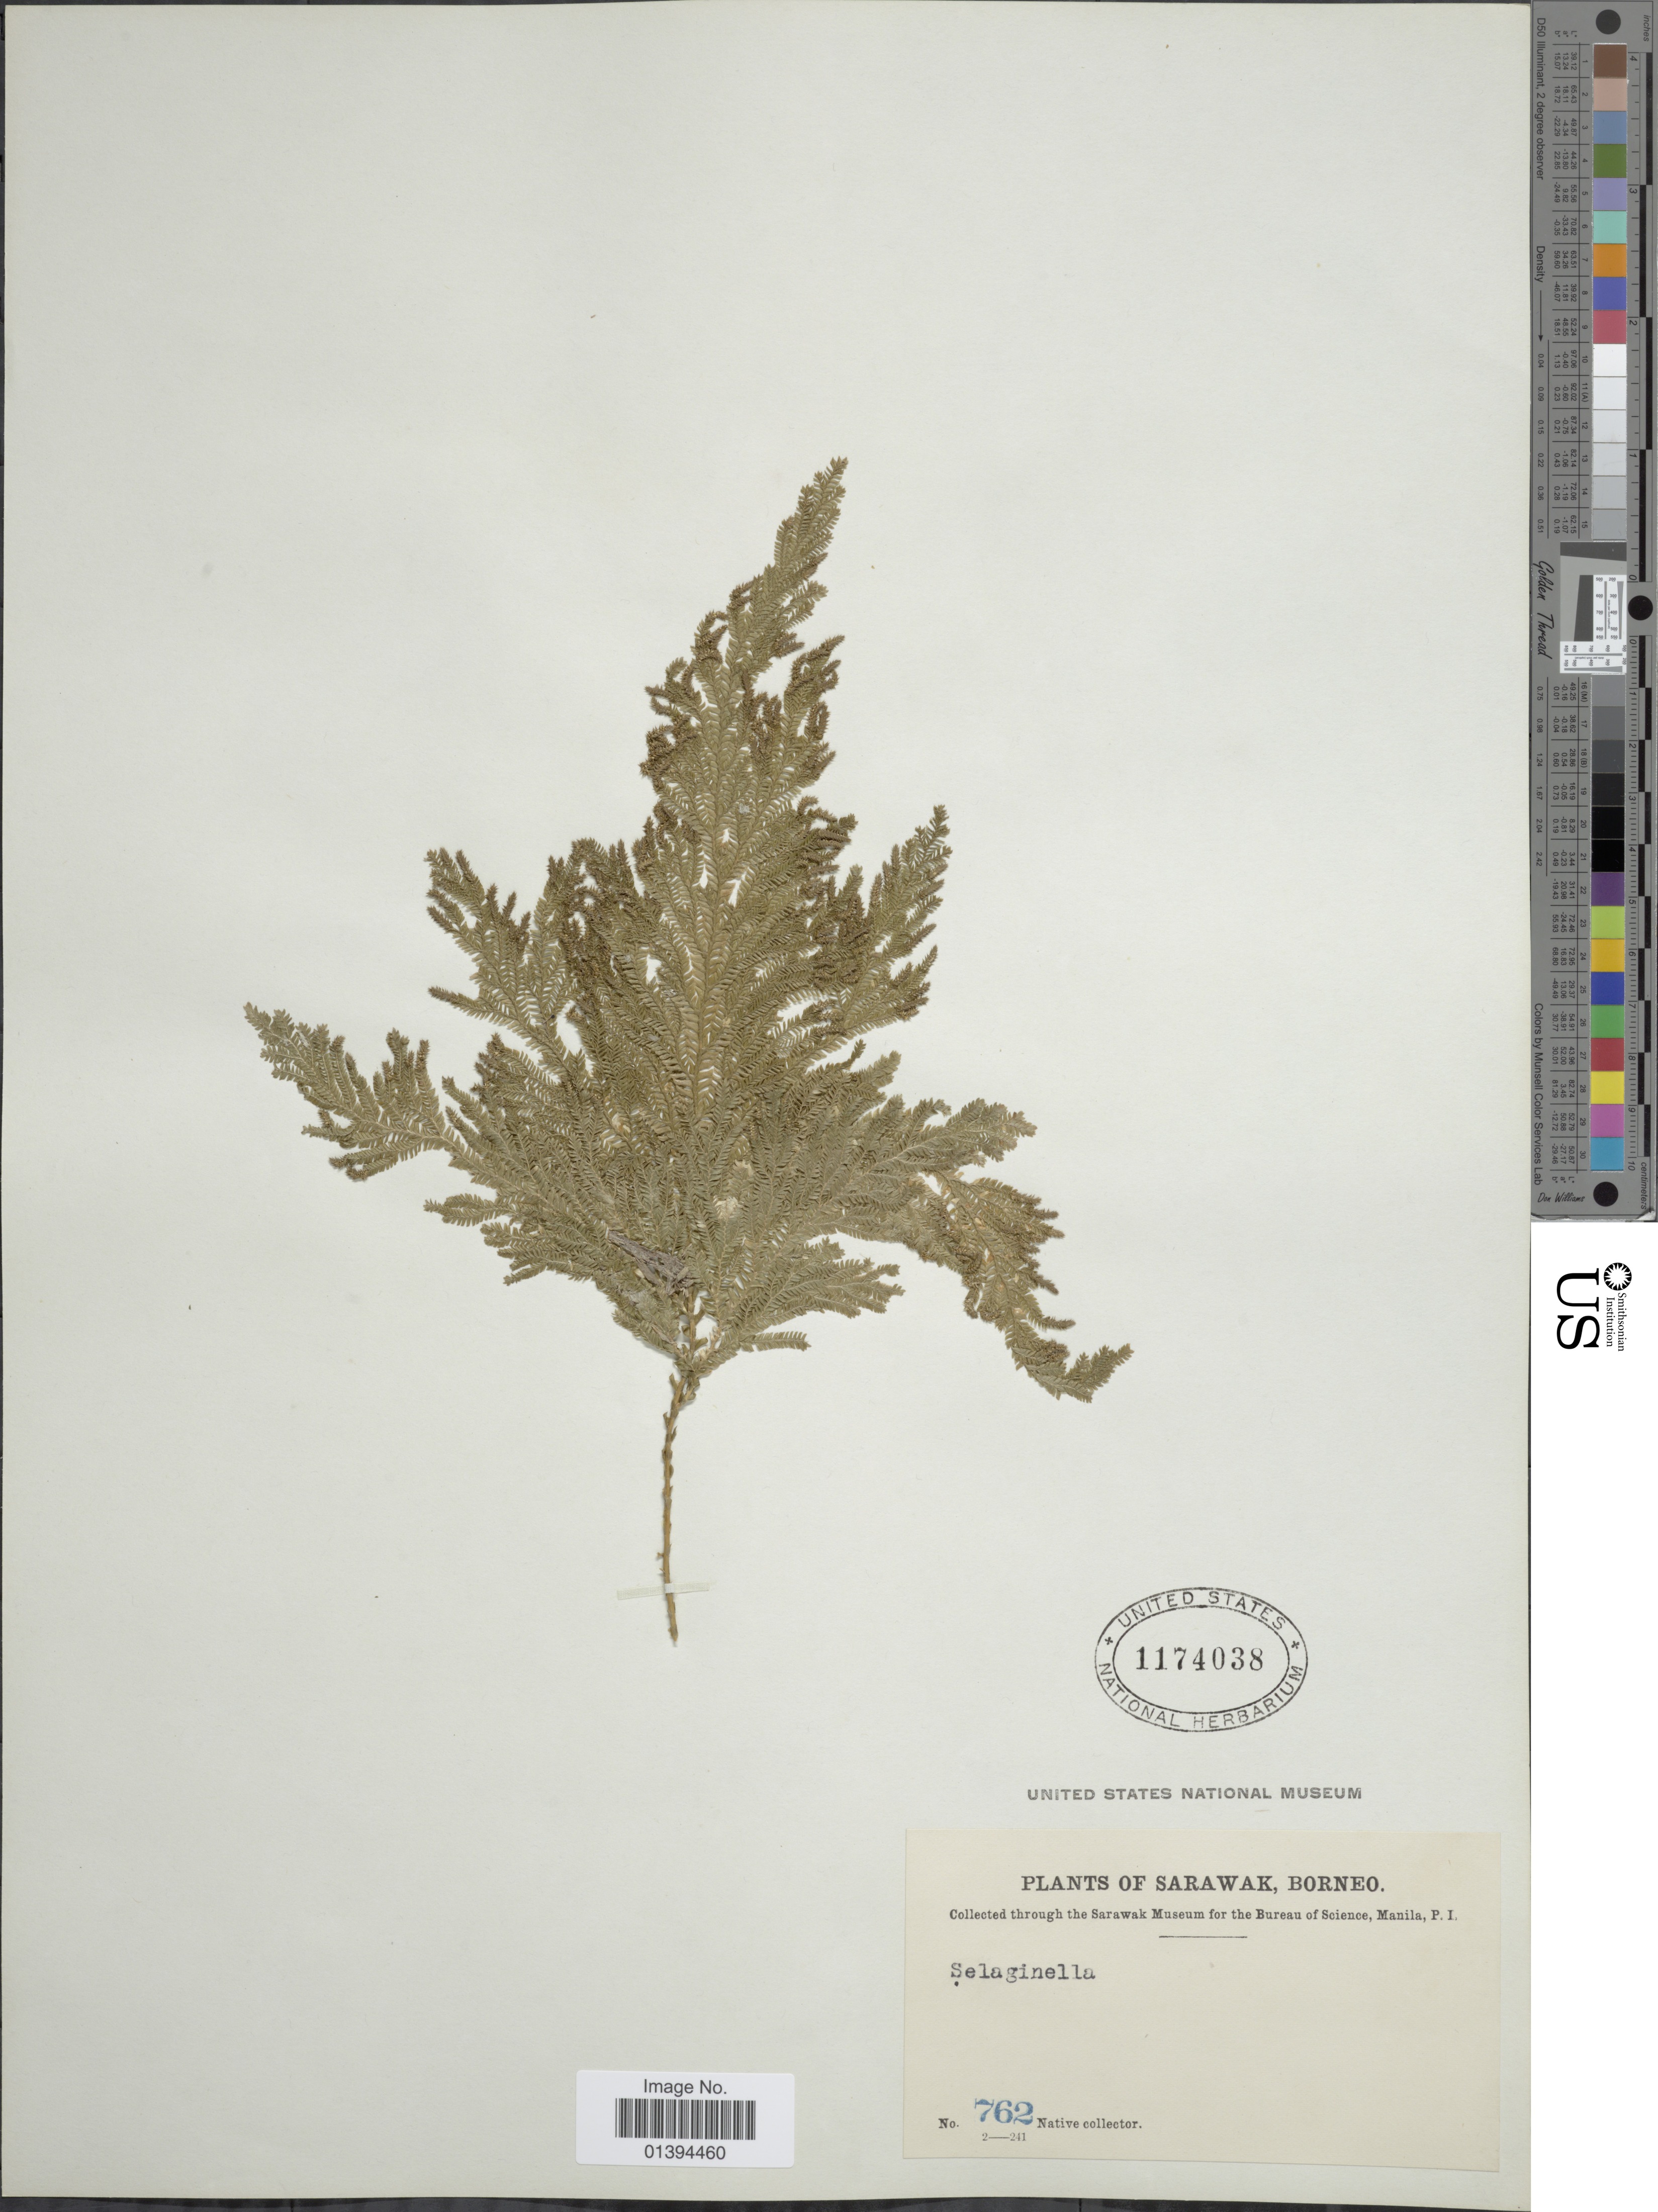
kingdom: Plantae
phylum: Tracheophyta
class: Lycopodiopsida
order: Selaginellales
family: Selaginellaceae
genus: Selaginella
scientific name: Selaginella sp.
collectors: Native collector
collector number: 762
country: Malaysia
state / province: Sarawak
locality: Borneo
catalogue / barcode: US 1174038